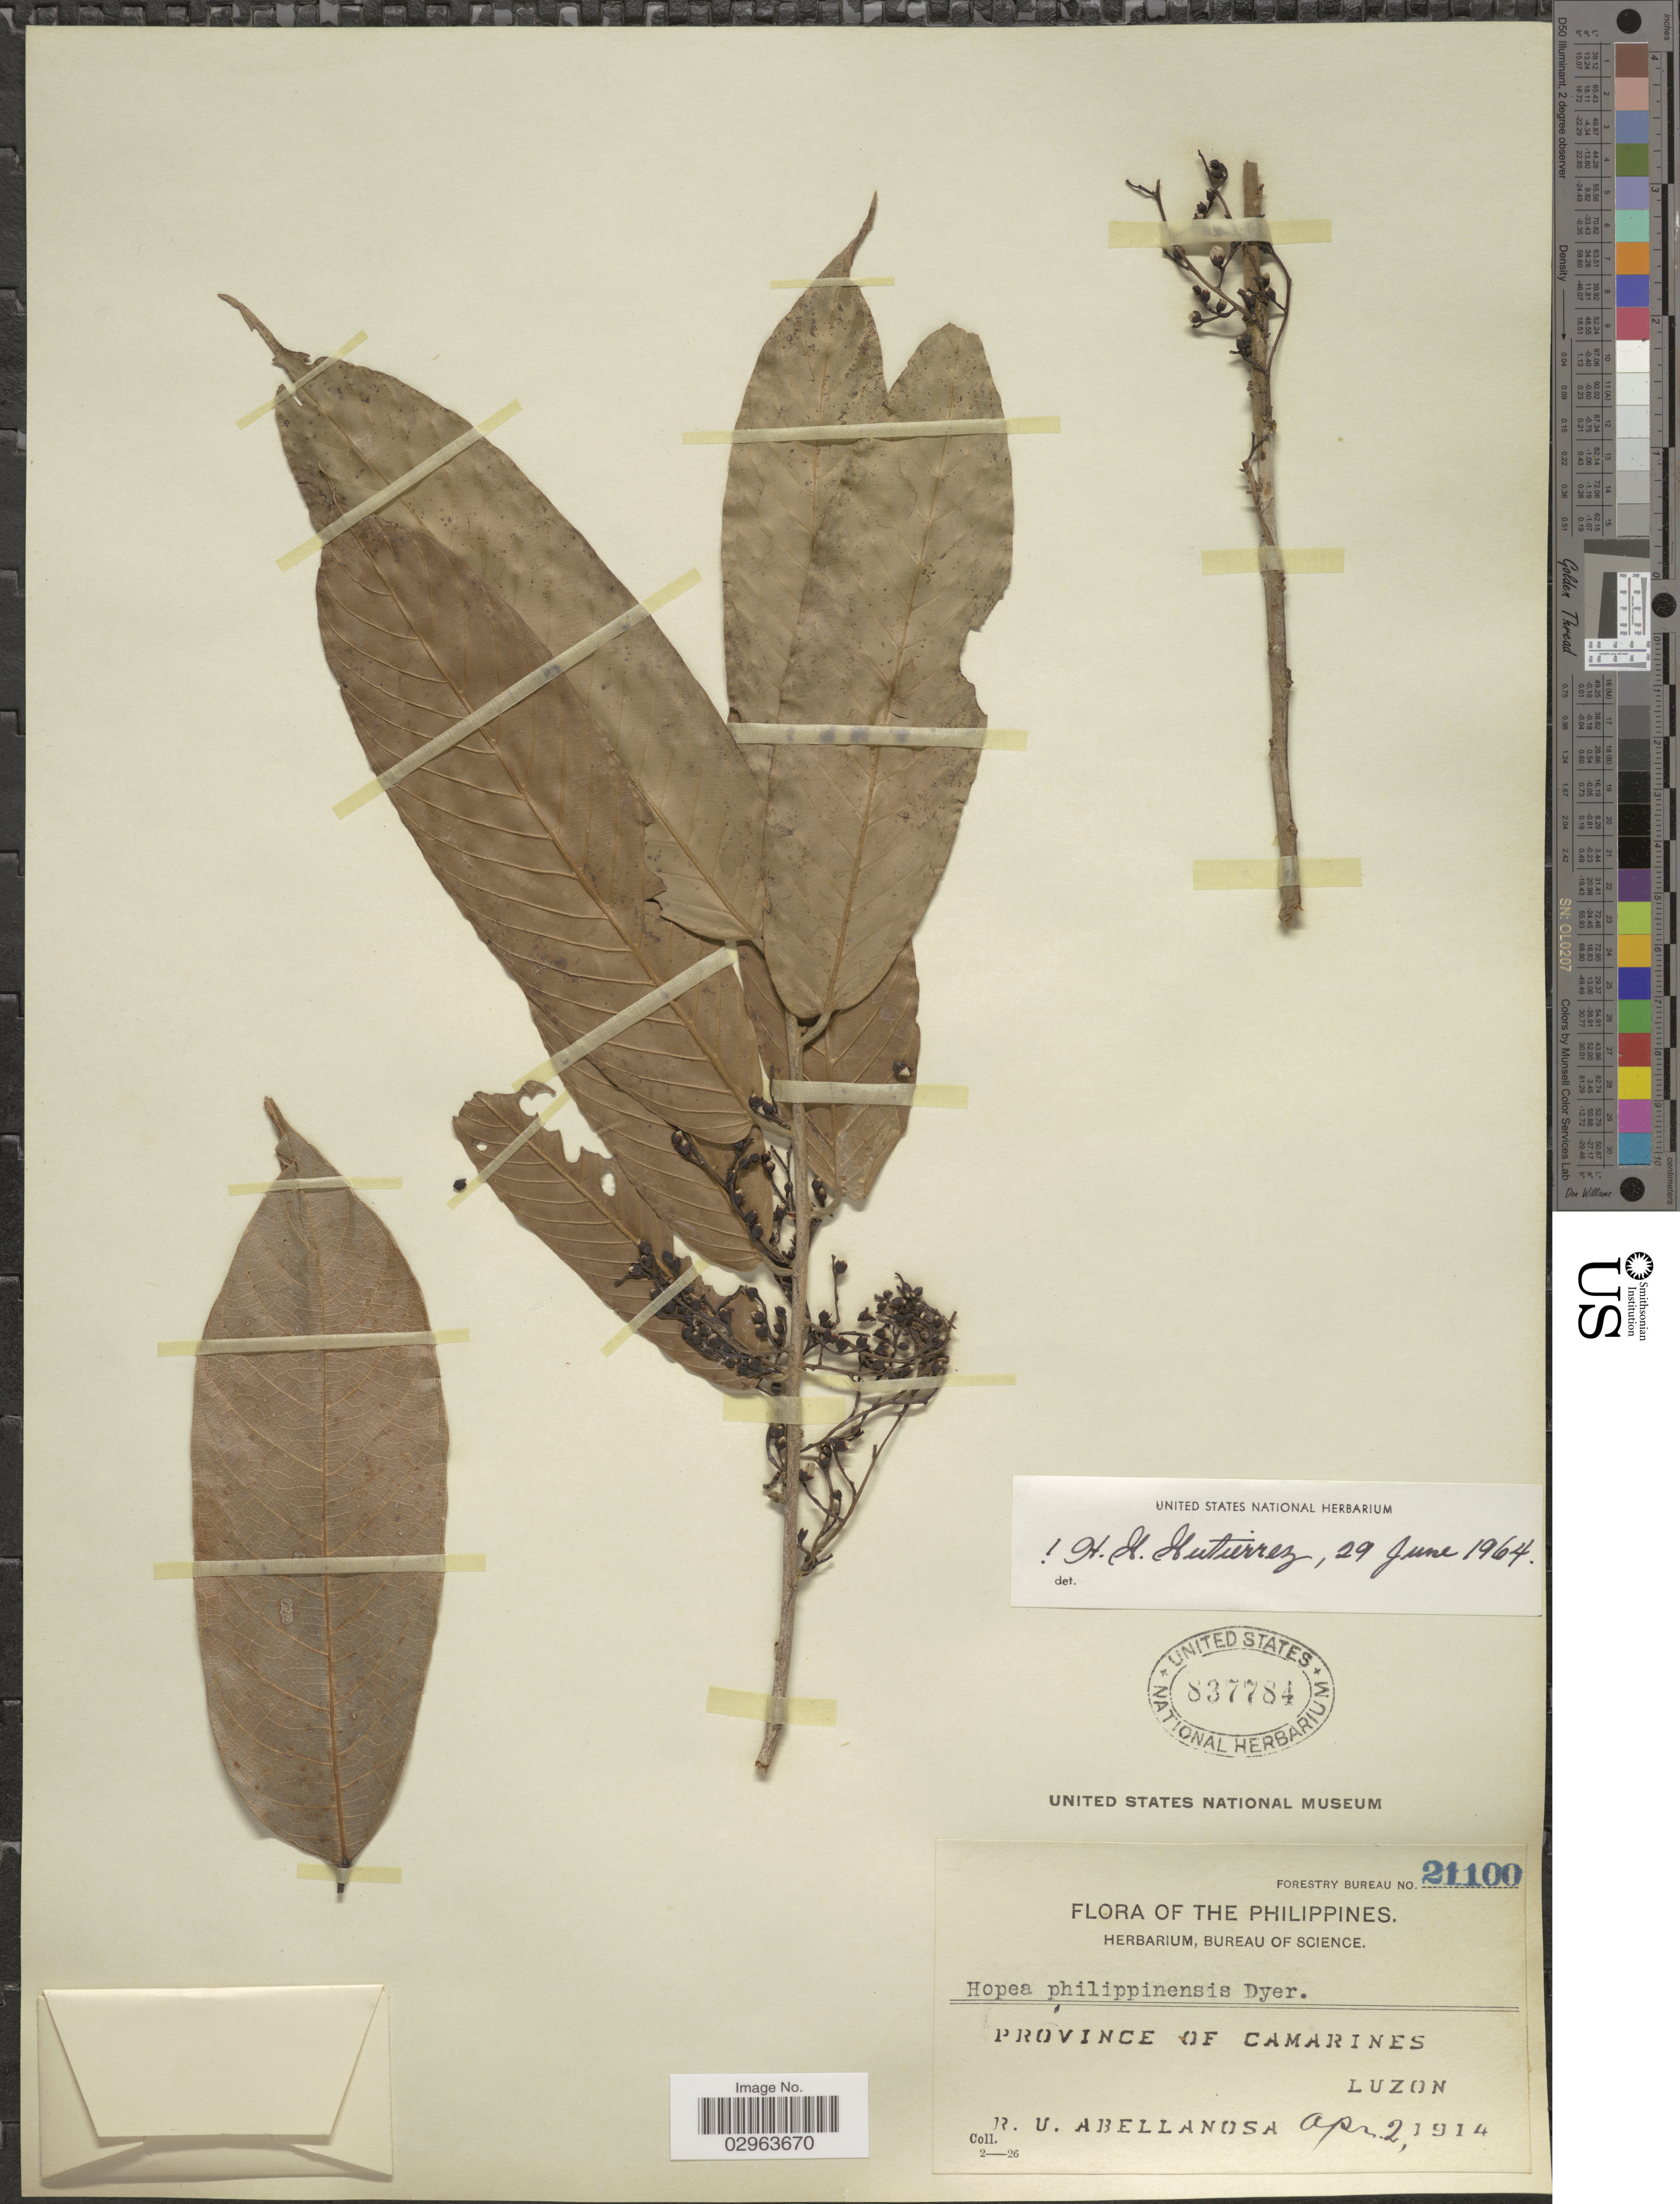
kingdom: Plantae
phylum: Tracheophyta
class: Magnoliopsida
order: Malvales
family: Dipterocarpaceae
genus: Hopea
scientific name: Hopea philippinensis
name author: Dyer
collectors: R. Abellanosa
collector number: Forestry Bureau 21100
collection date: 1914-04-02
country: Philippines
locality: Province of Camarines Luzon.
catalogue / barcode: US 837784